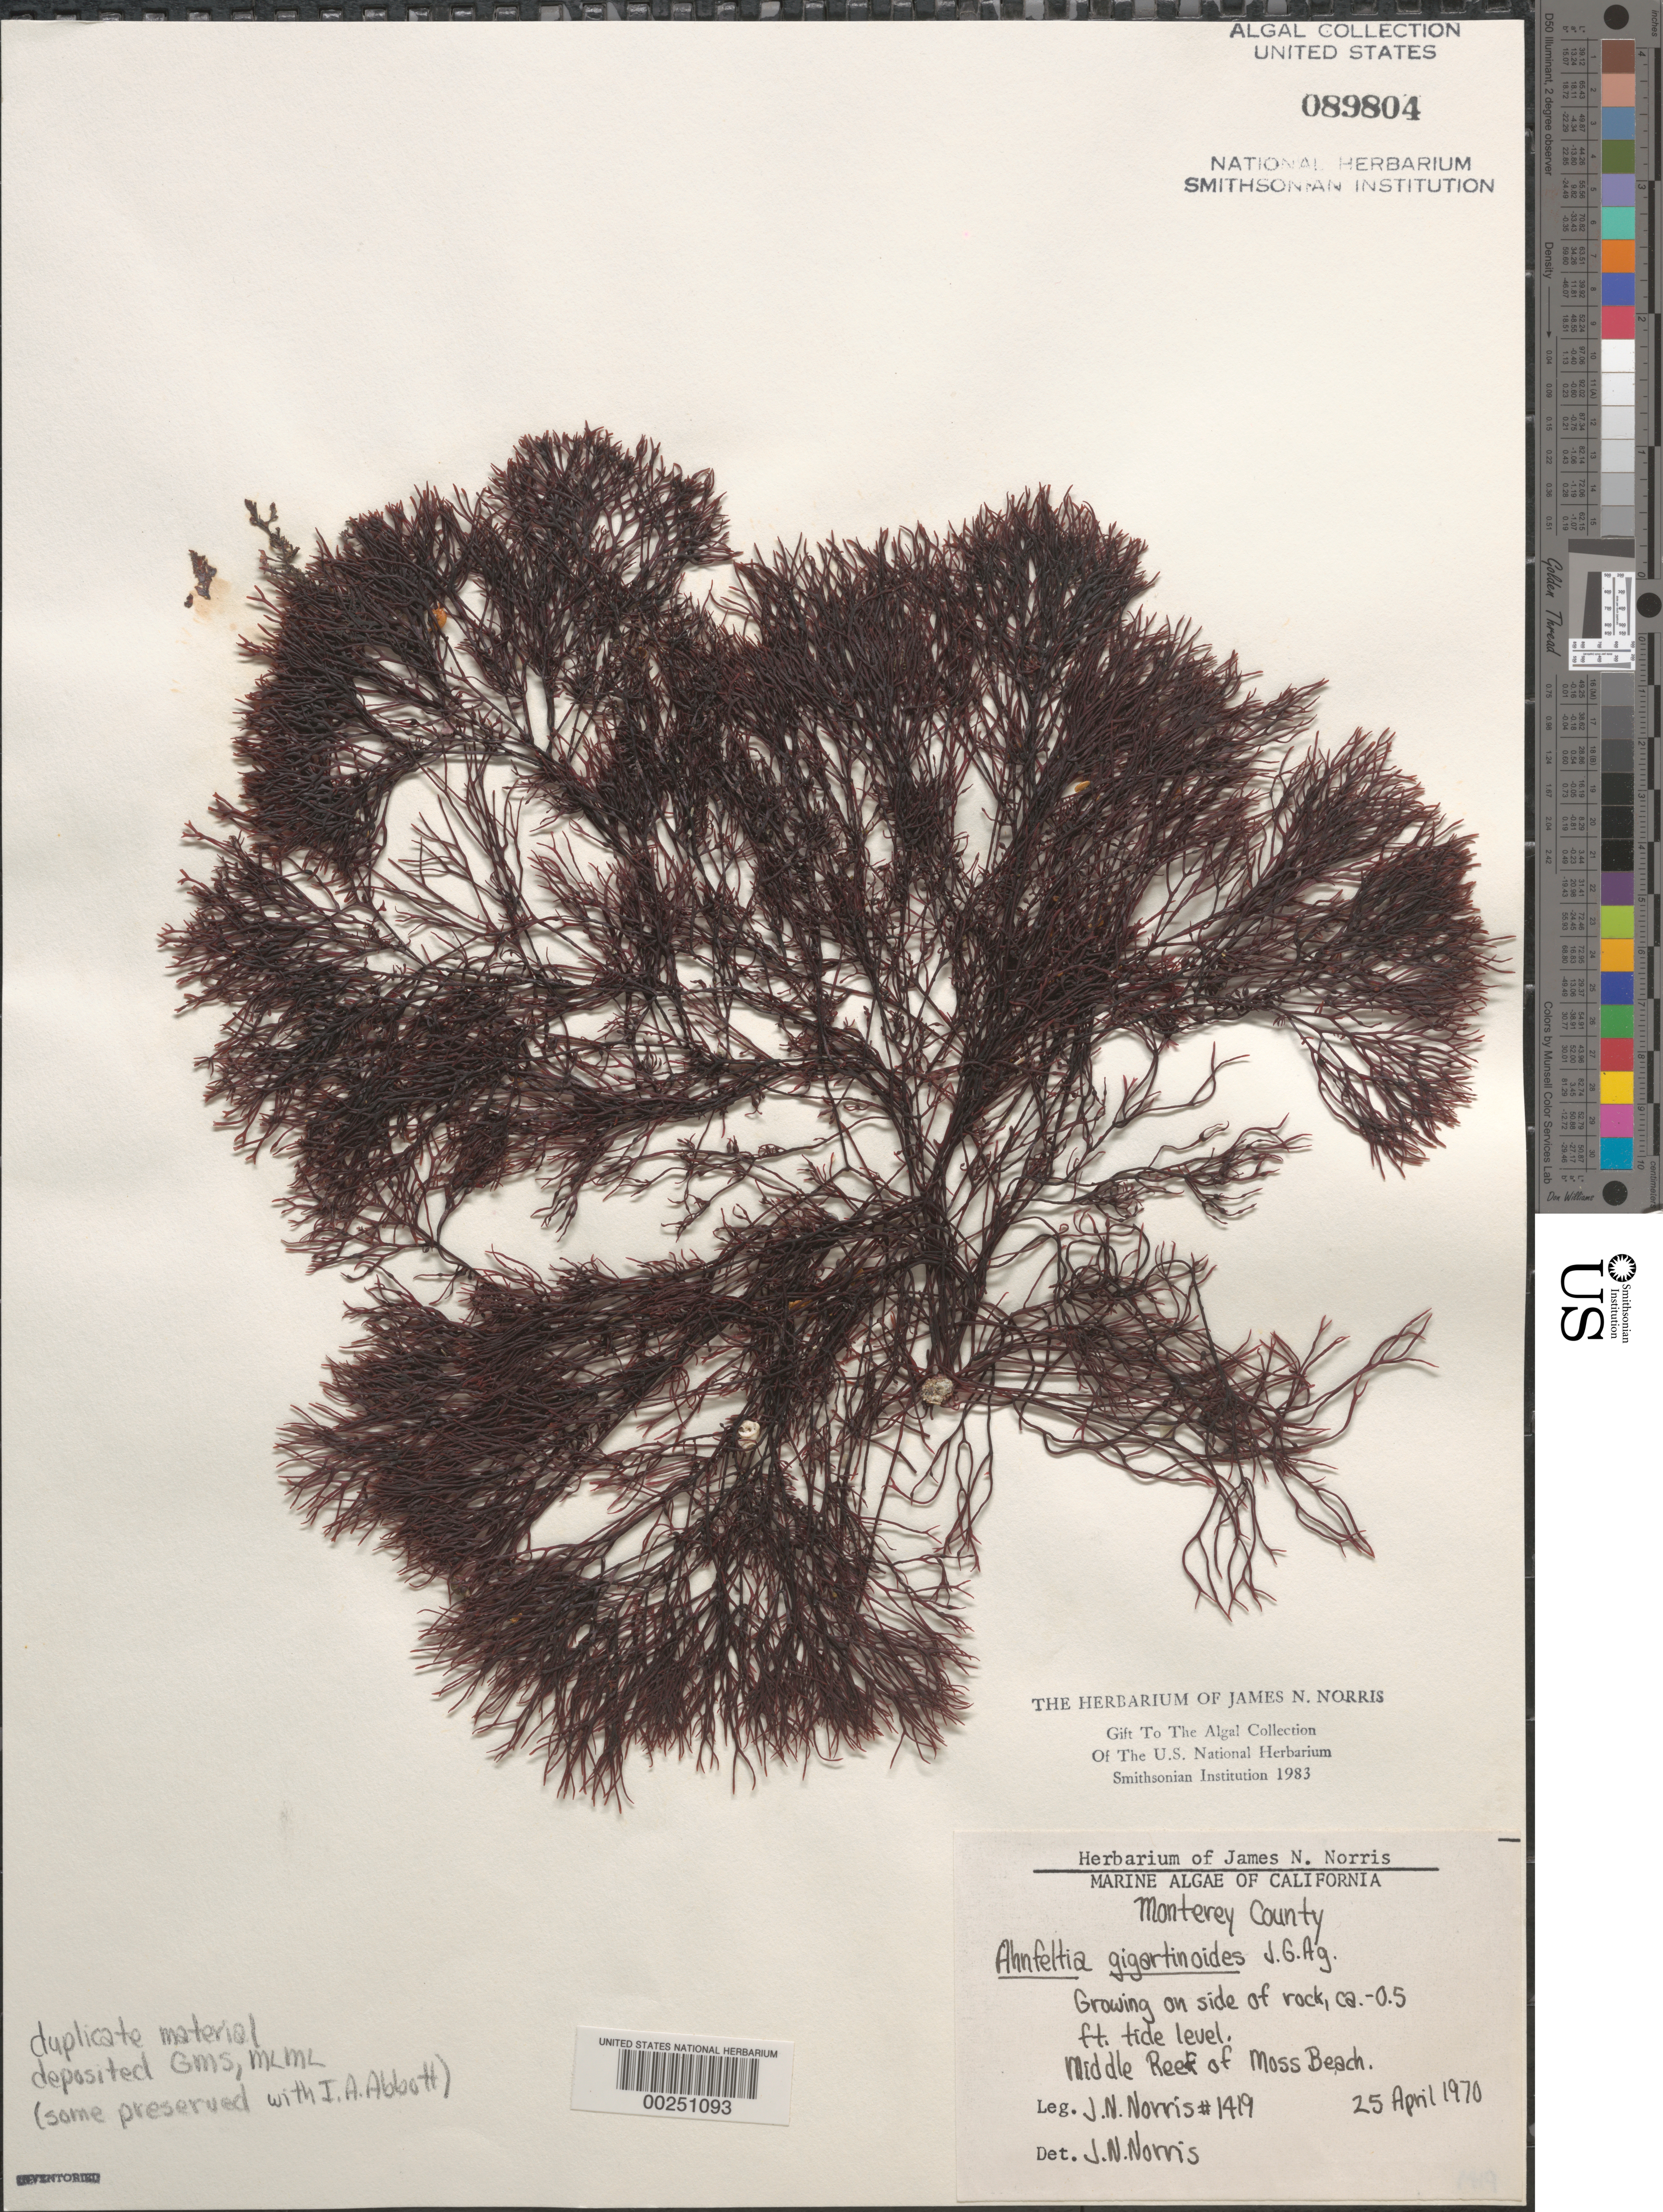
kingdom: Plantae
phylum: Rhodophyta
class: Florideophyceae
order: Ahnfeltiales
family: Ahnfeltiaceae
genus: Ahnfeltia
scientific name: Ahnfeltia gigartinoides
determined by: Norris, James N.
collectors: J. N. Norris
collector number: JN-1419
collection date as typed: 25 Apr 1970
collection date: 1970-04-25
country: United States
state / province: California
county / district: Monterey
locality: Middle Reef of Moss Beach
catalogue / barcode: US 89804